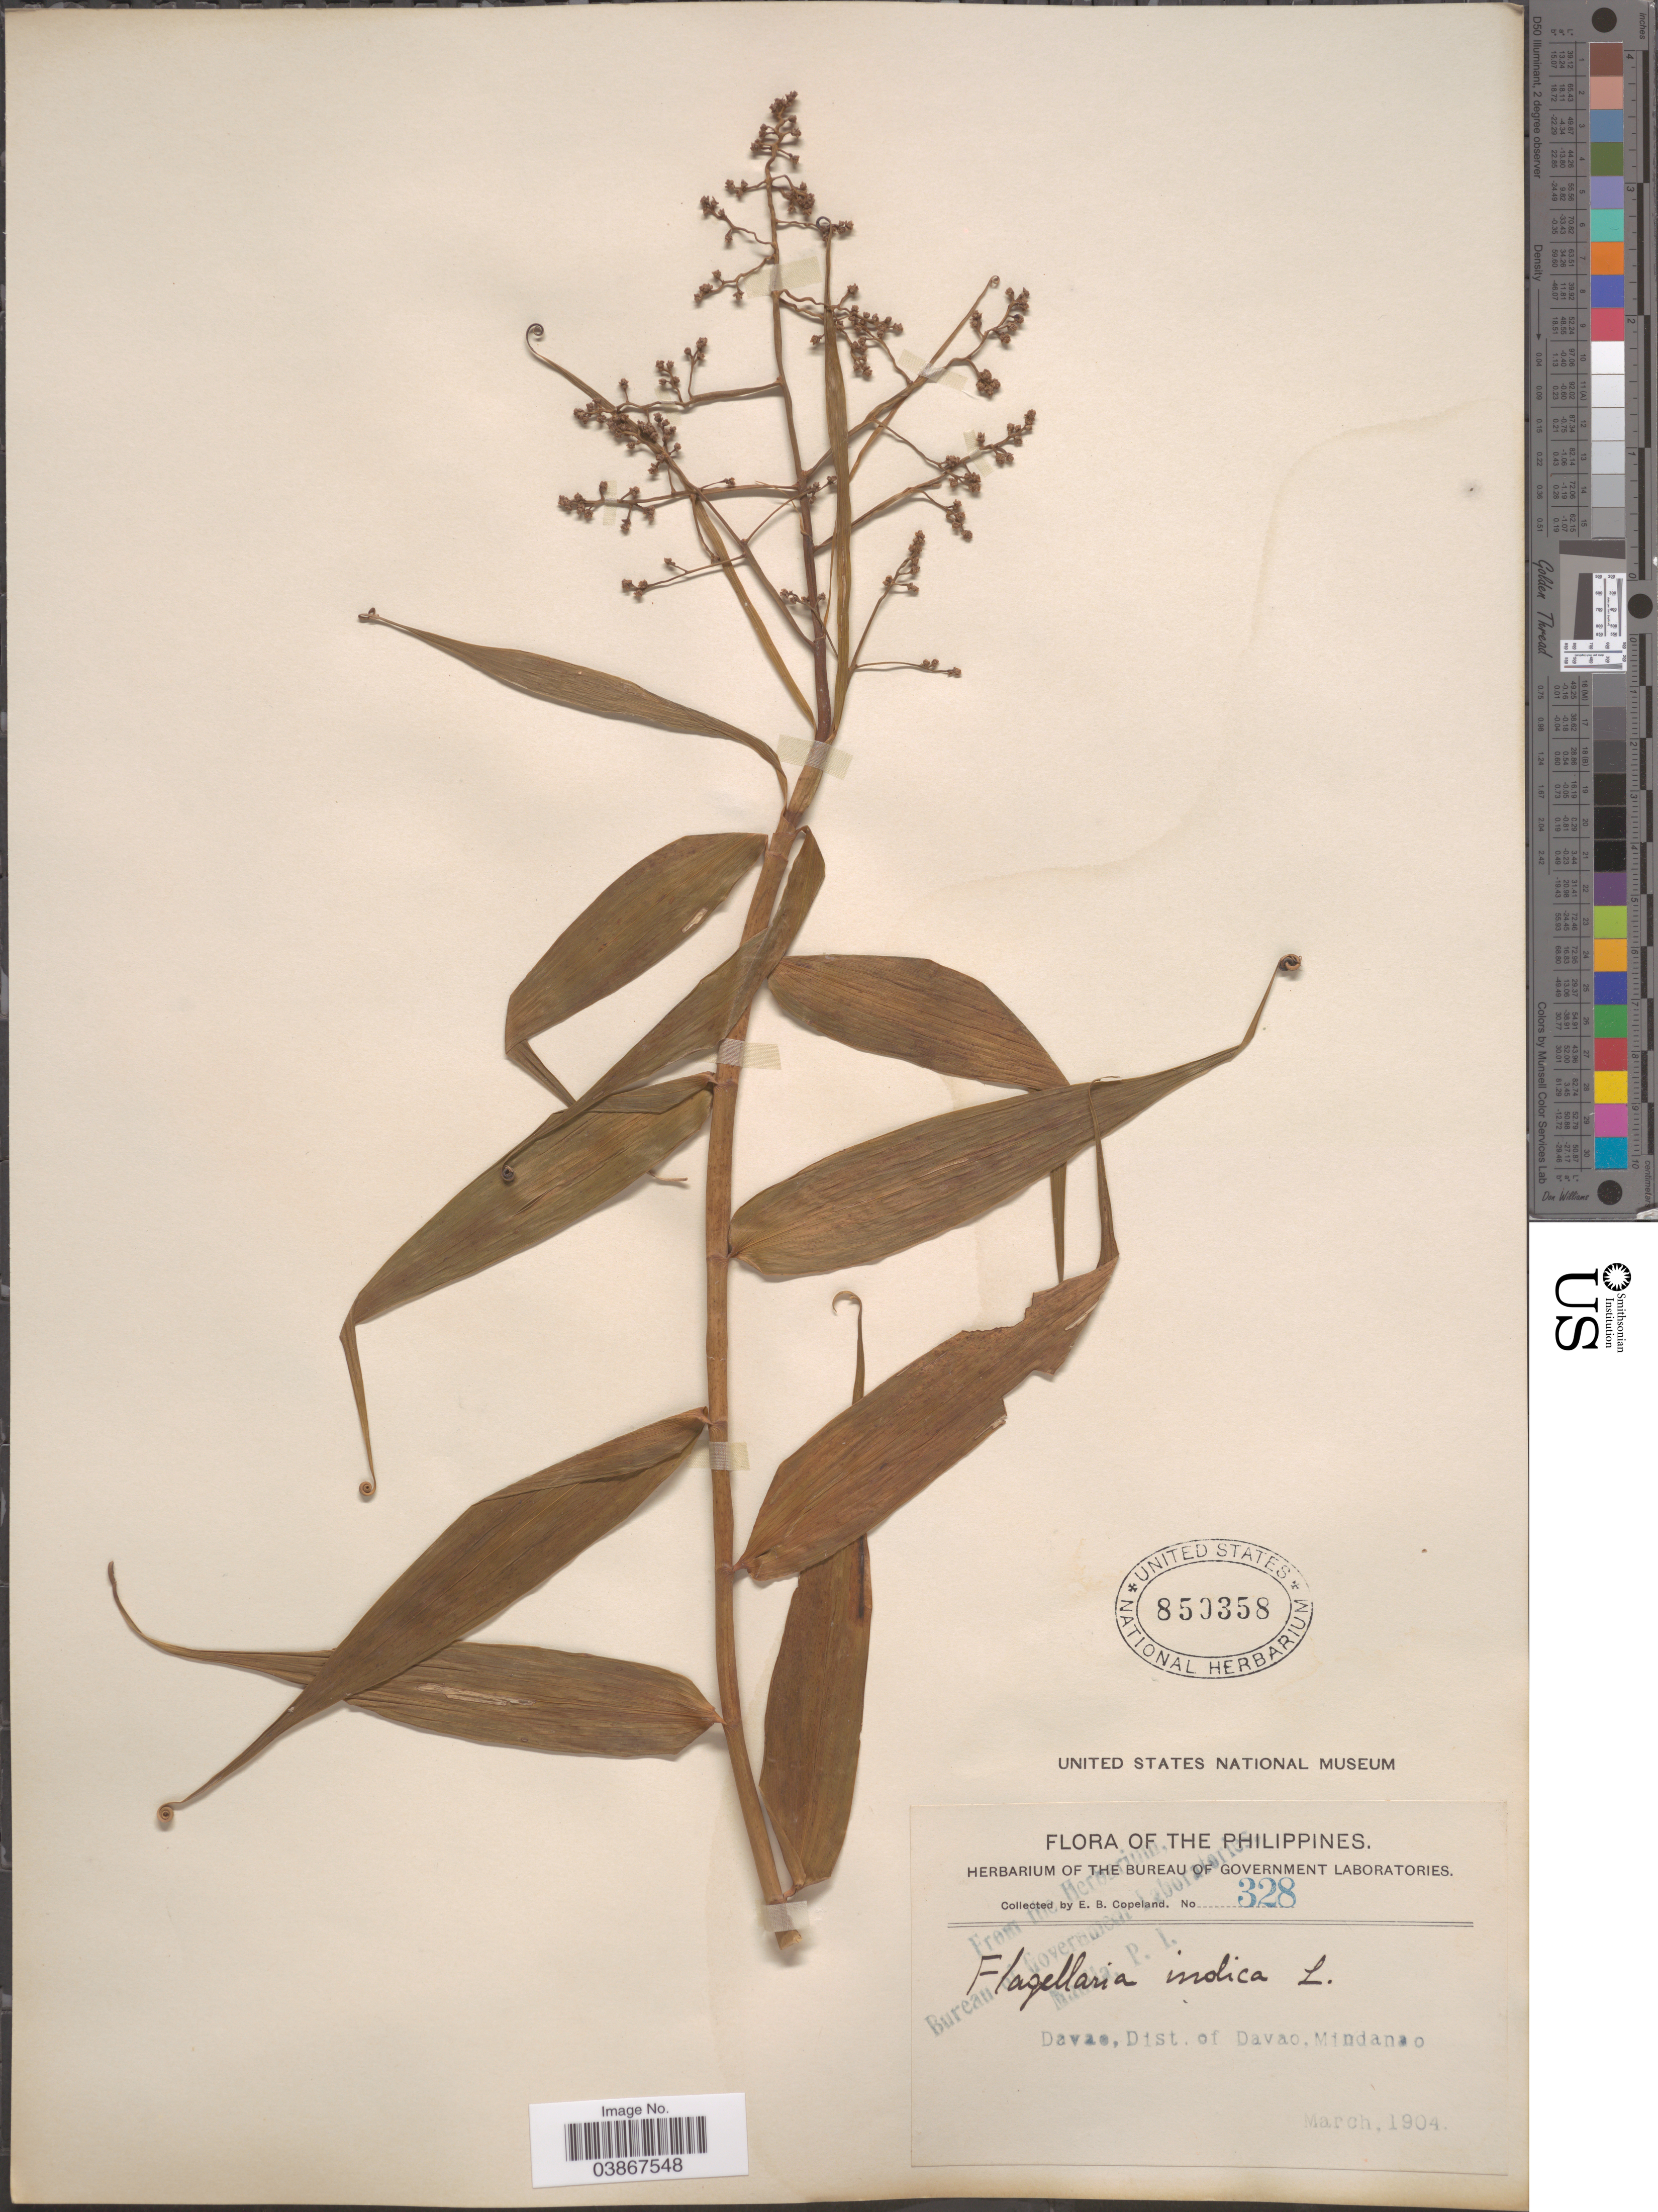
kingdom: Plantae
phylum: Tracheophyta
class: Liliopsida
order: Poales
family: Flagellariaceae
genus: Flagellaria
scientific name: Flagellaria indica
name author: L.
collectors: E. B. Copeland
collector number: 328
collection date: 1904-03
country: Philippines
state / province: Davao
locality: Dist. of Davao, Mindanao.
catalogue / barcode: US 850358